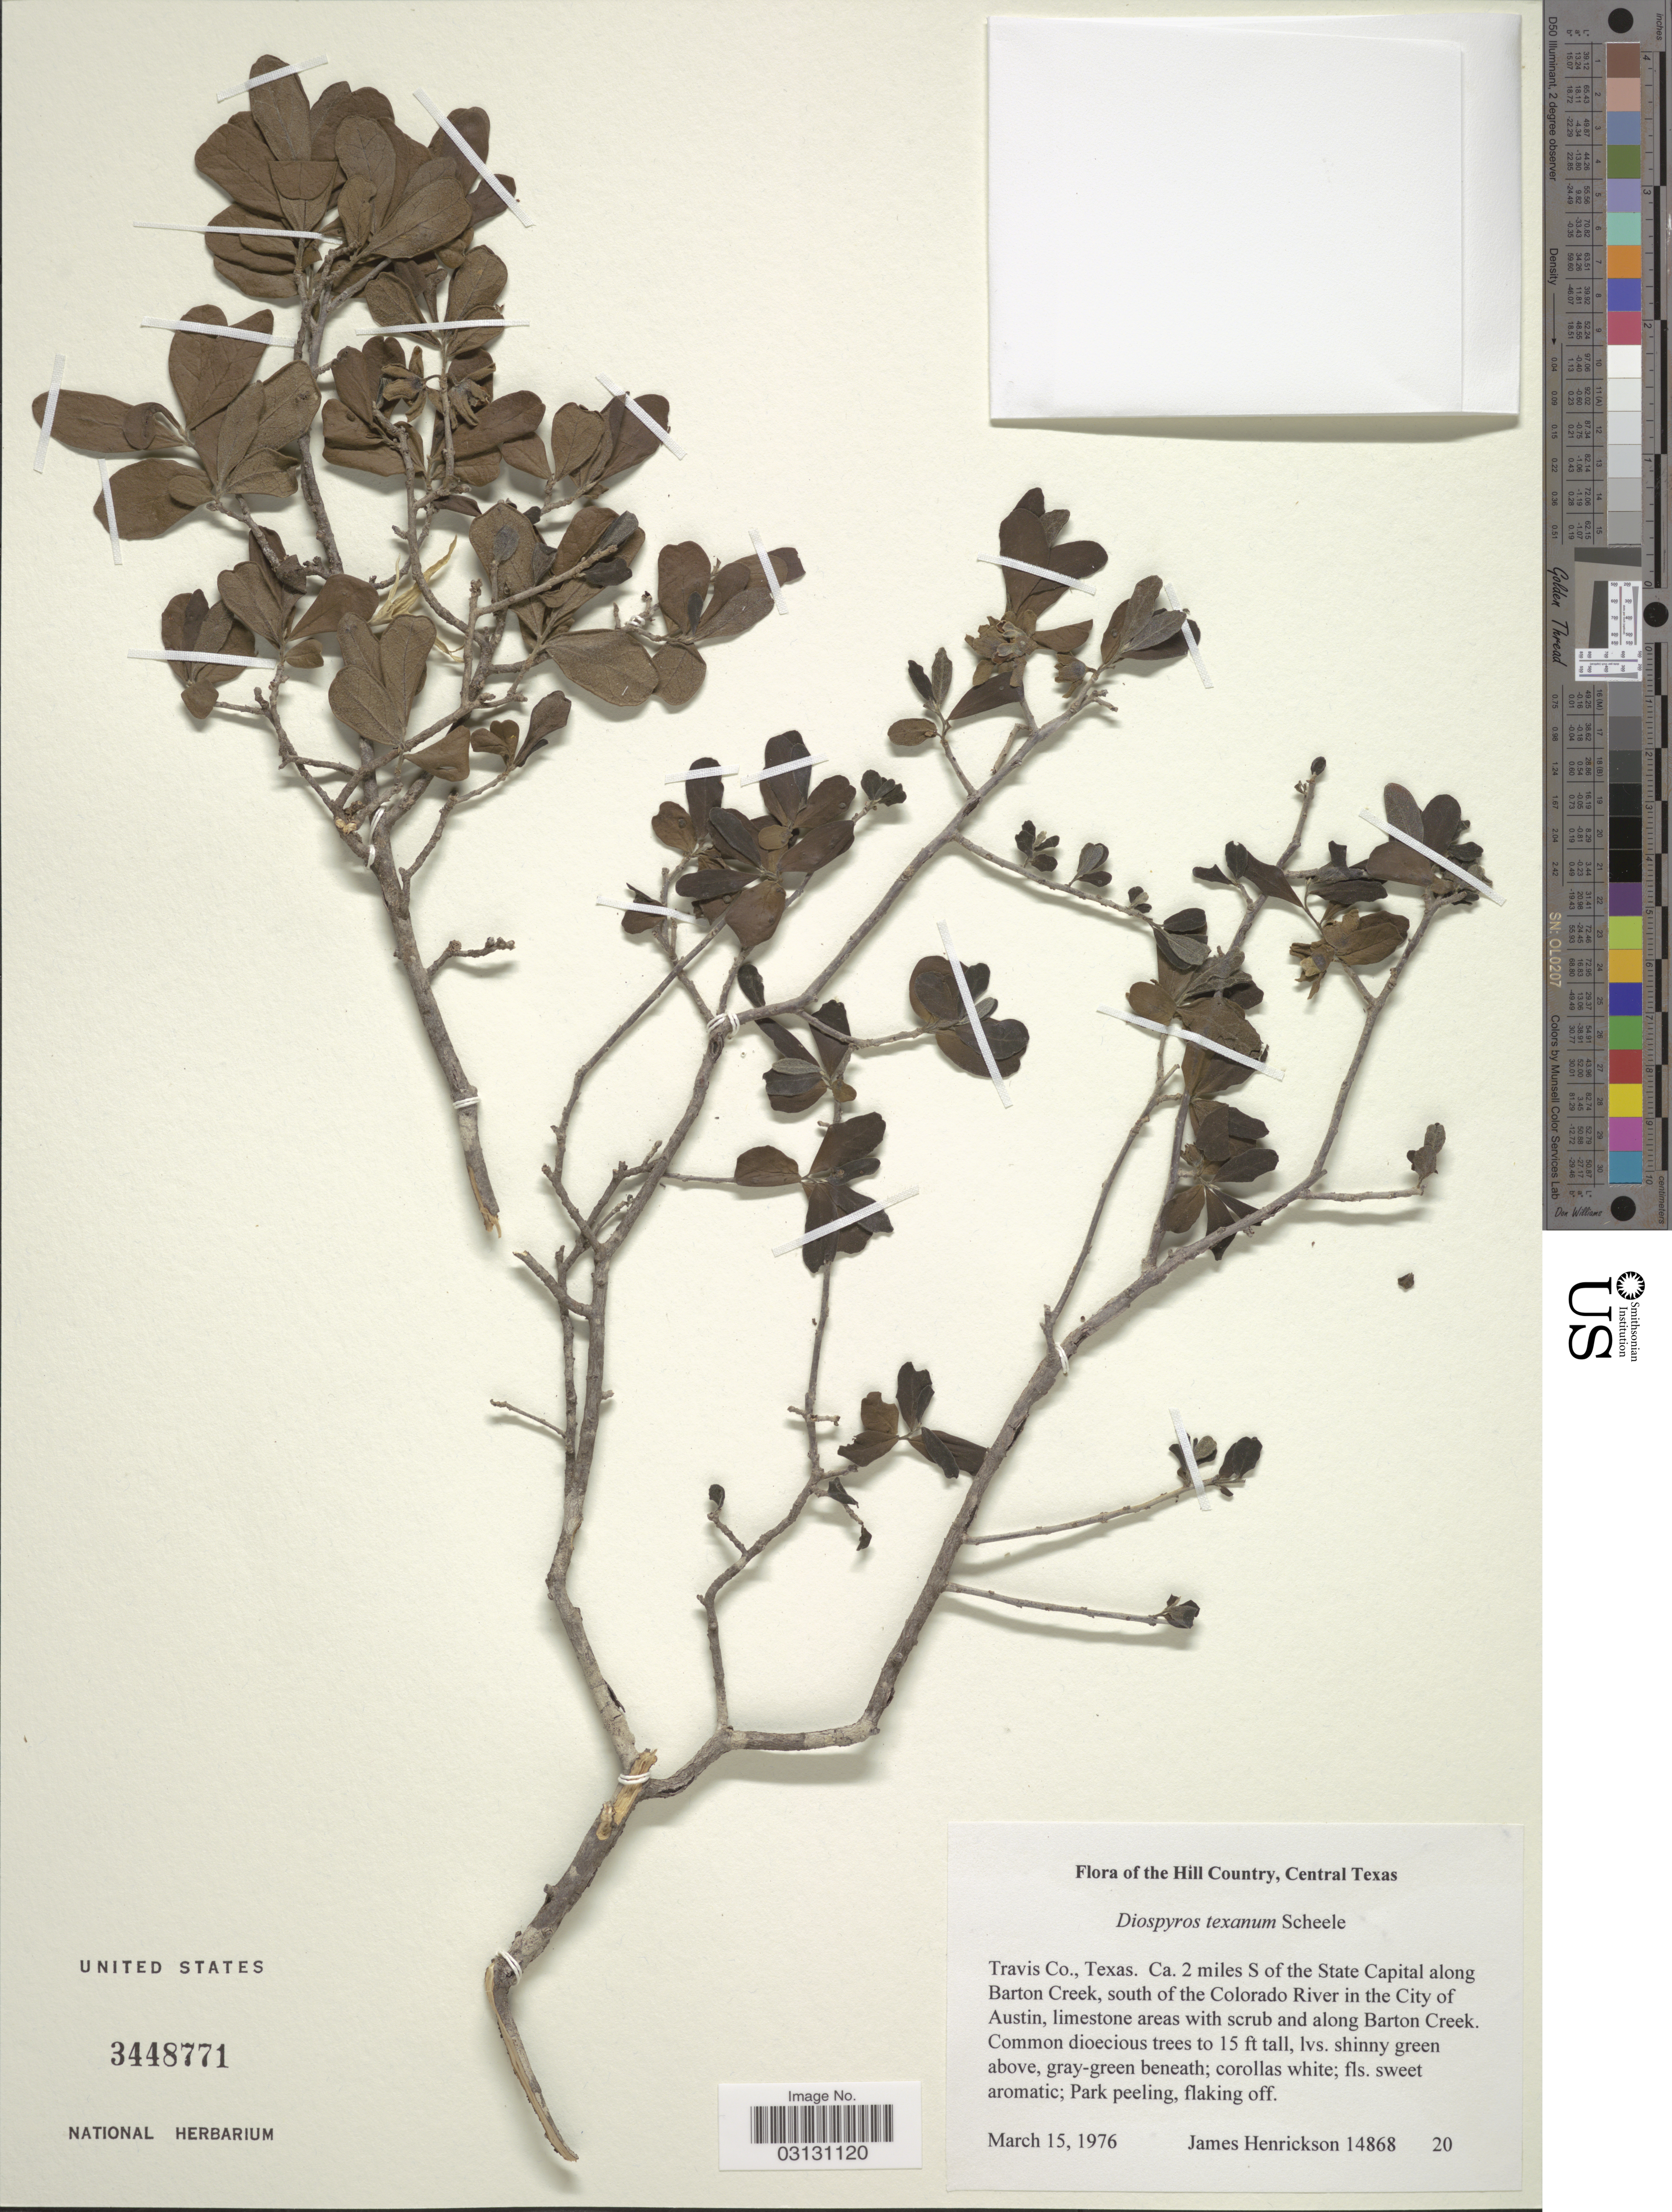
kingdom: Plantae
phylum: Tracheophyta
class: Magnoliopsida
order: Ericales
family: Ebenaceae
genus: Diospyros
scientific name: Diospyros texana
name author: Scheele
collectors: J. Henrickson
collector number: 14868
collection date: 1976-03-15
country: United States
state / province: Texas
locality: Hill Country, Central Texas. Travis Co. Ca. 2 miles S of the State Capital along Barton Creek, south of the Colorado River in the City of Austin, limestone areas with scrub and along Barton Creek.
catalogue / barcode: US 3448771